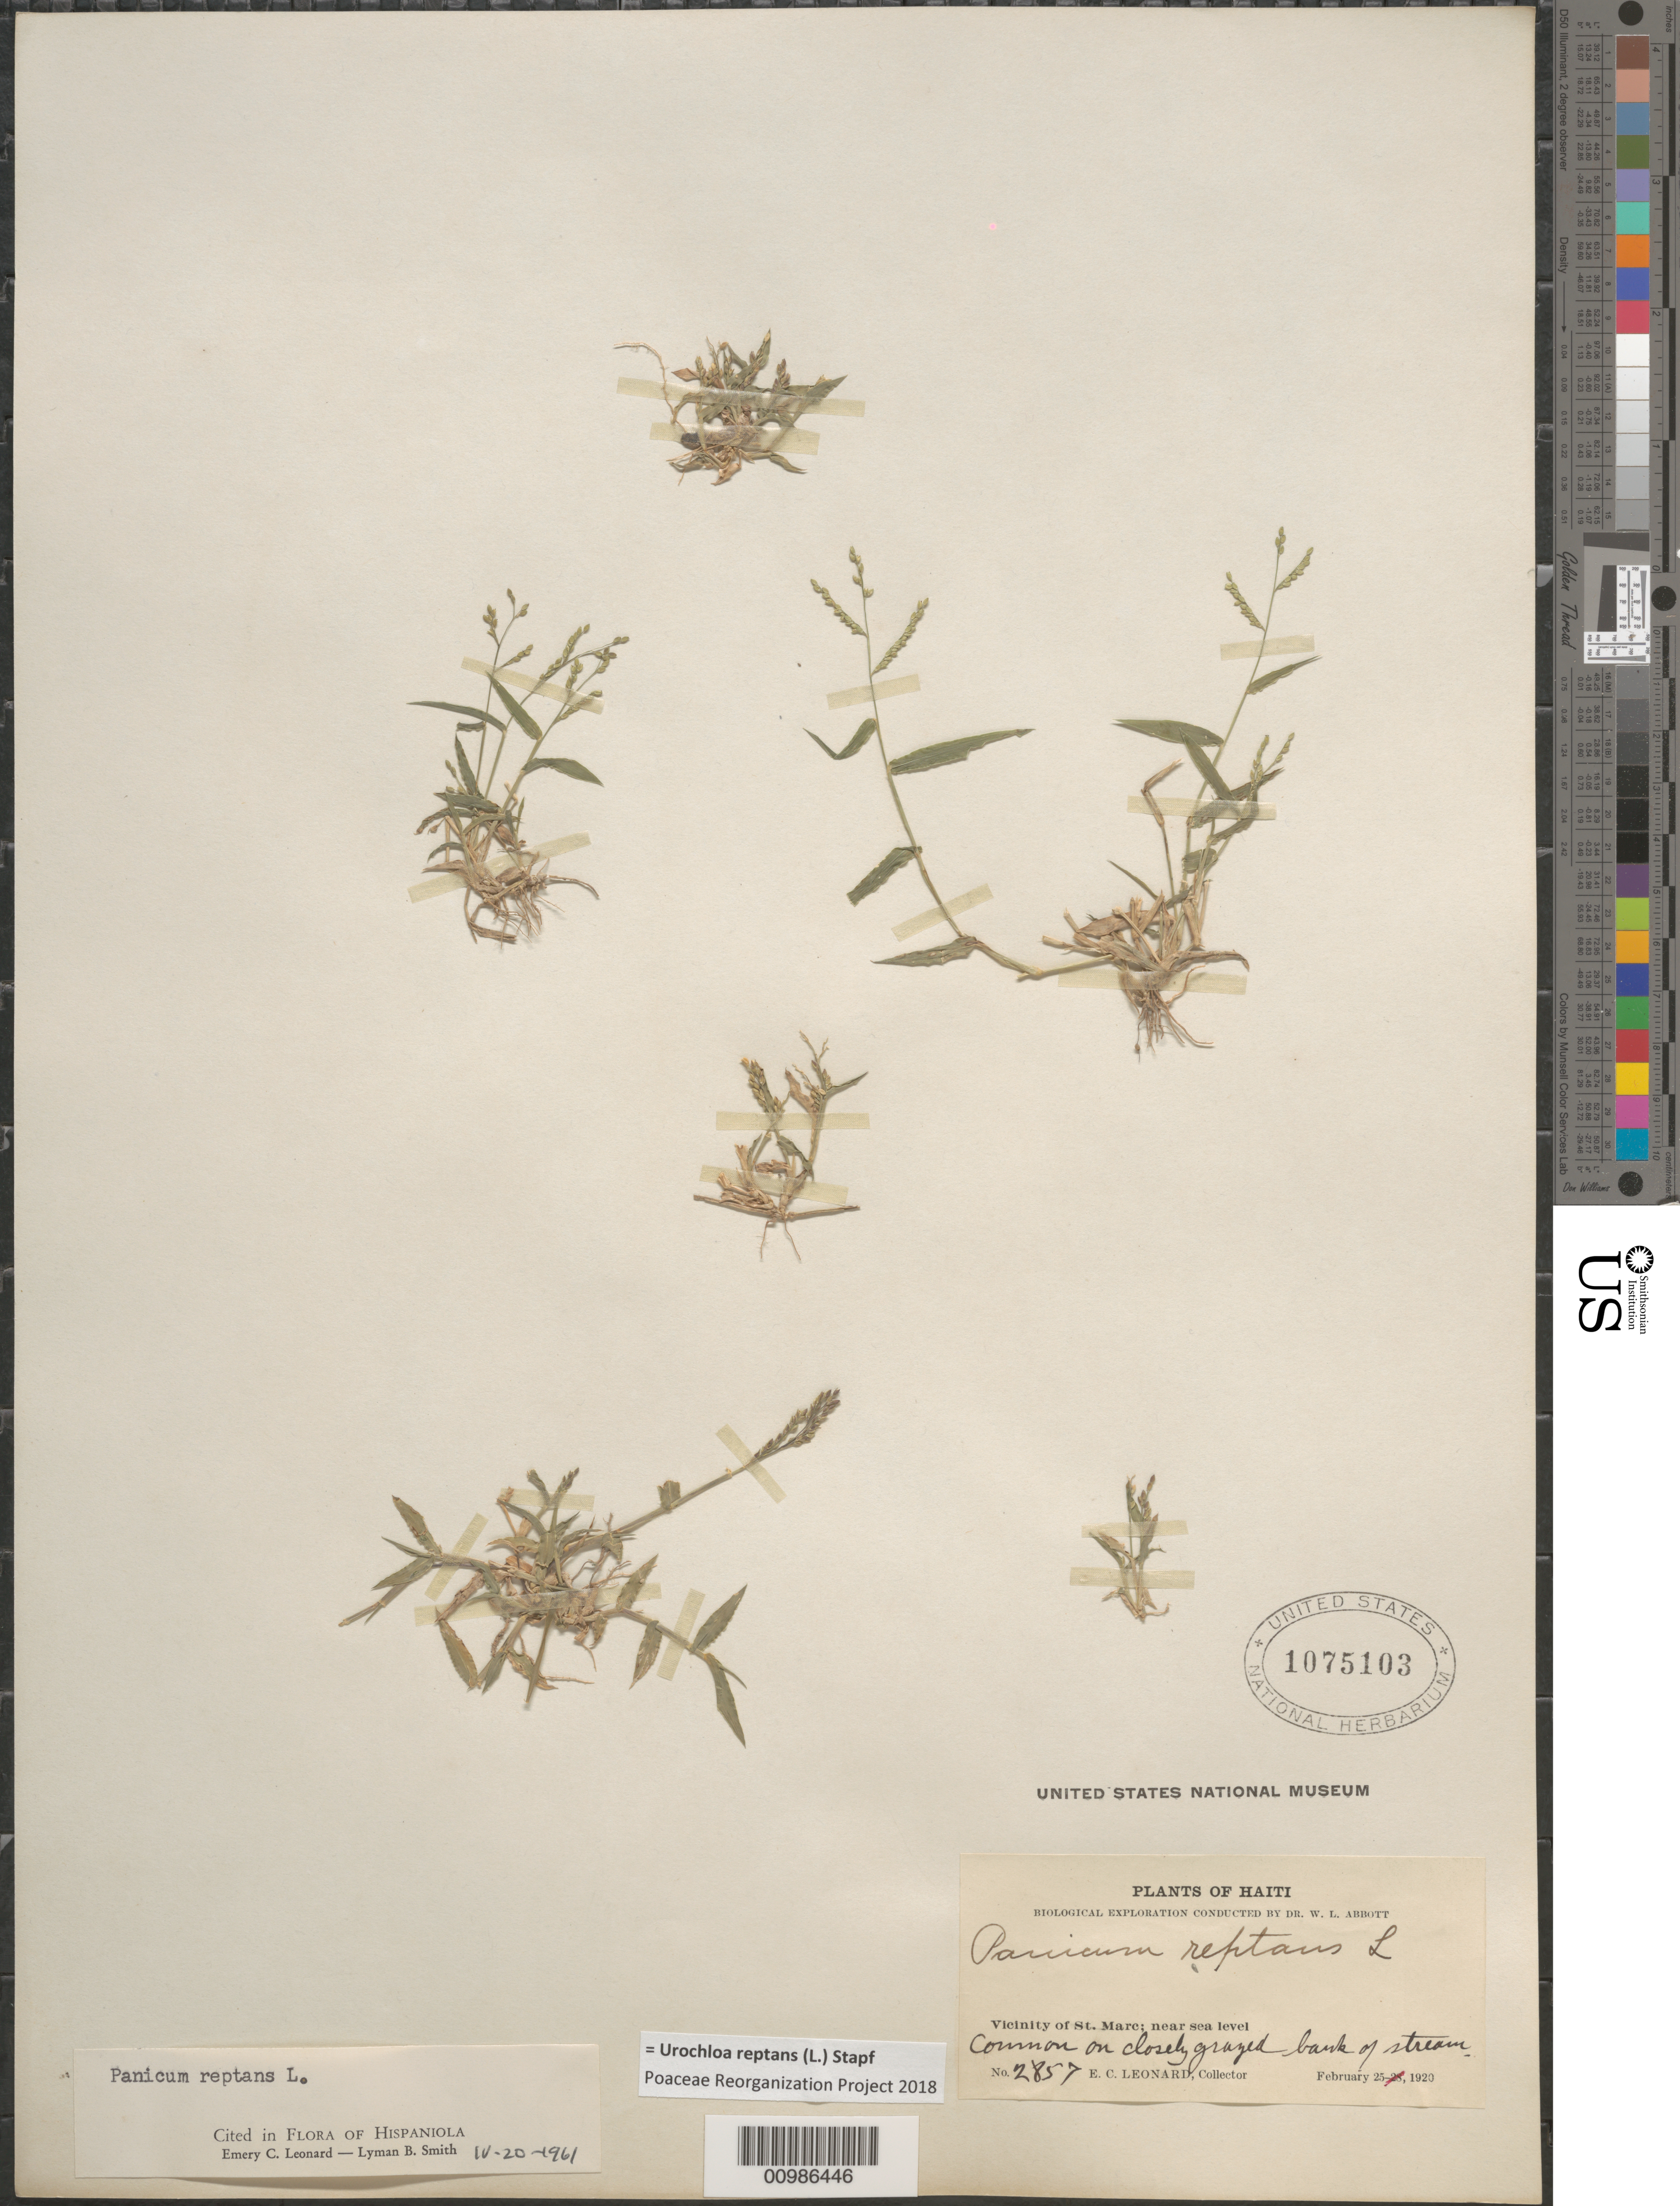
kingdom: Plantae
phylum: Tracheophyta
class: Liliopsida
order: Poales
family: Poaceae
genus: Brachiaria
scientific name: Brachiaria reptans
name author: (L.) C.E. Hubb. & C.A. Gardner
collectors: E. C. Leonard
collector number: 2857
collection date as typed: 25 Feb 1920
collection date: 1920-02-25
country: Haiti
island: Hispaniola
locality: Vicinity of St. Marc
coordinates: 0 N, 0 E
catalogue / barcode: US 1075103